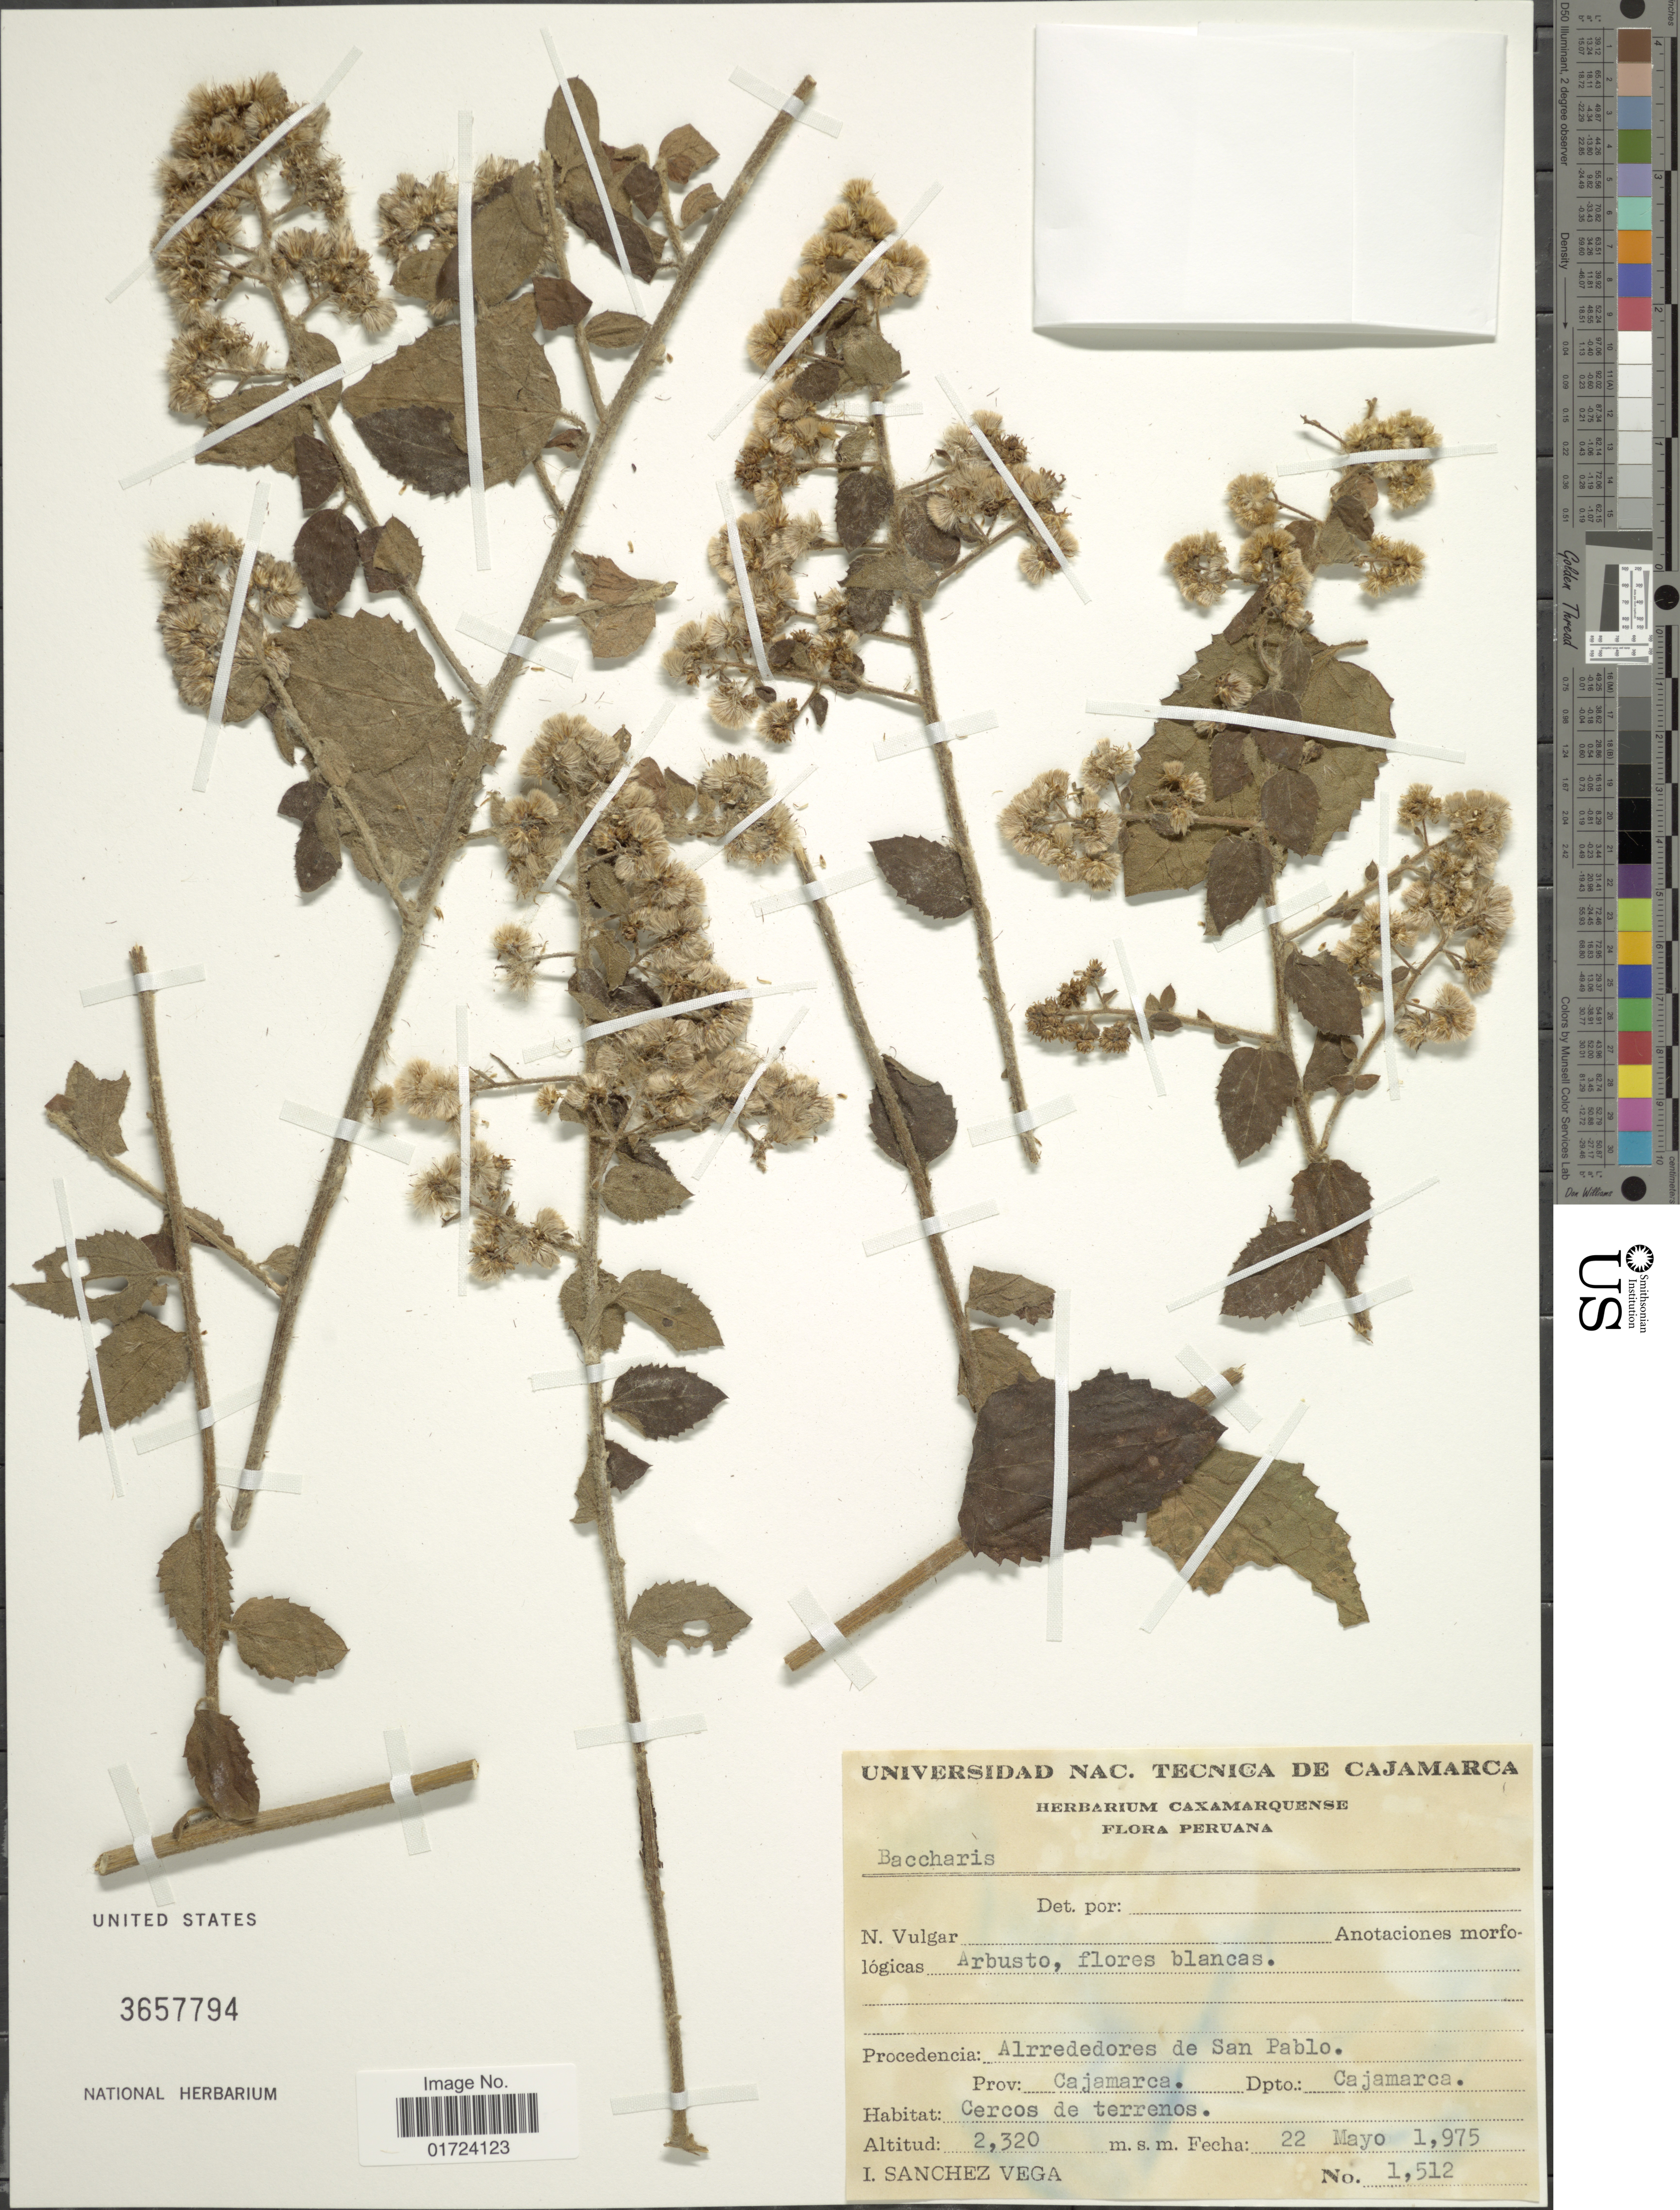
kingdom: Plantae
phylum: Tracheophyta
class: Magnoliopsida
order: Asterales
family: Asteraceae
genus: Baccharis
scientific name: Baccharis sp.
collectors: I. Sánchez Vega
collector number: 1512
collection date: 1975-05-22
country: Peru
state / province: Cajamarca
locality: Alrrededores de San Pablo. Prov.: Cajamarca, Dpto.: Cajamarca.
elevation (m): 2320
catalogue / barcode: US 3657794